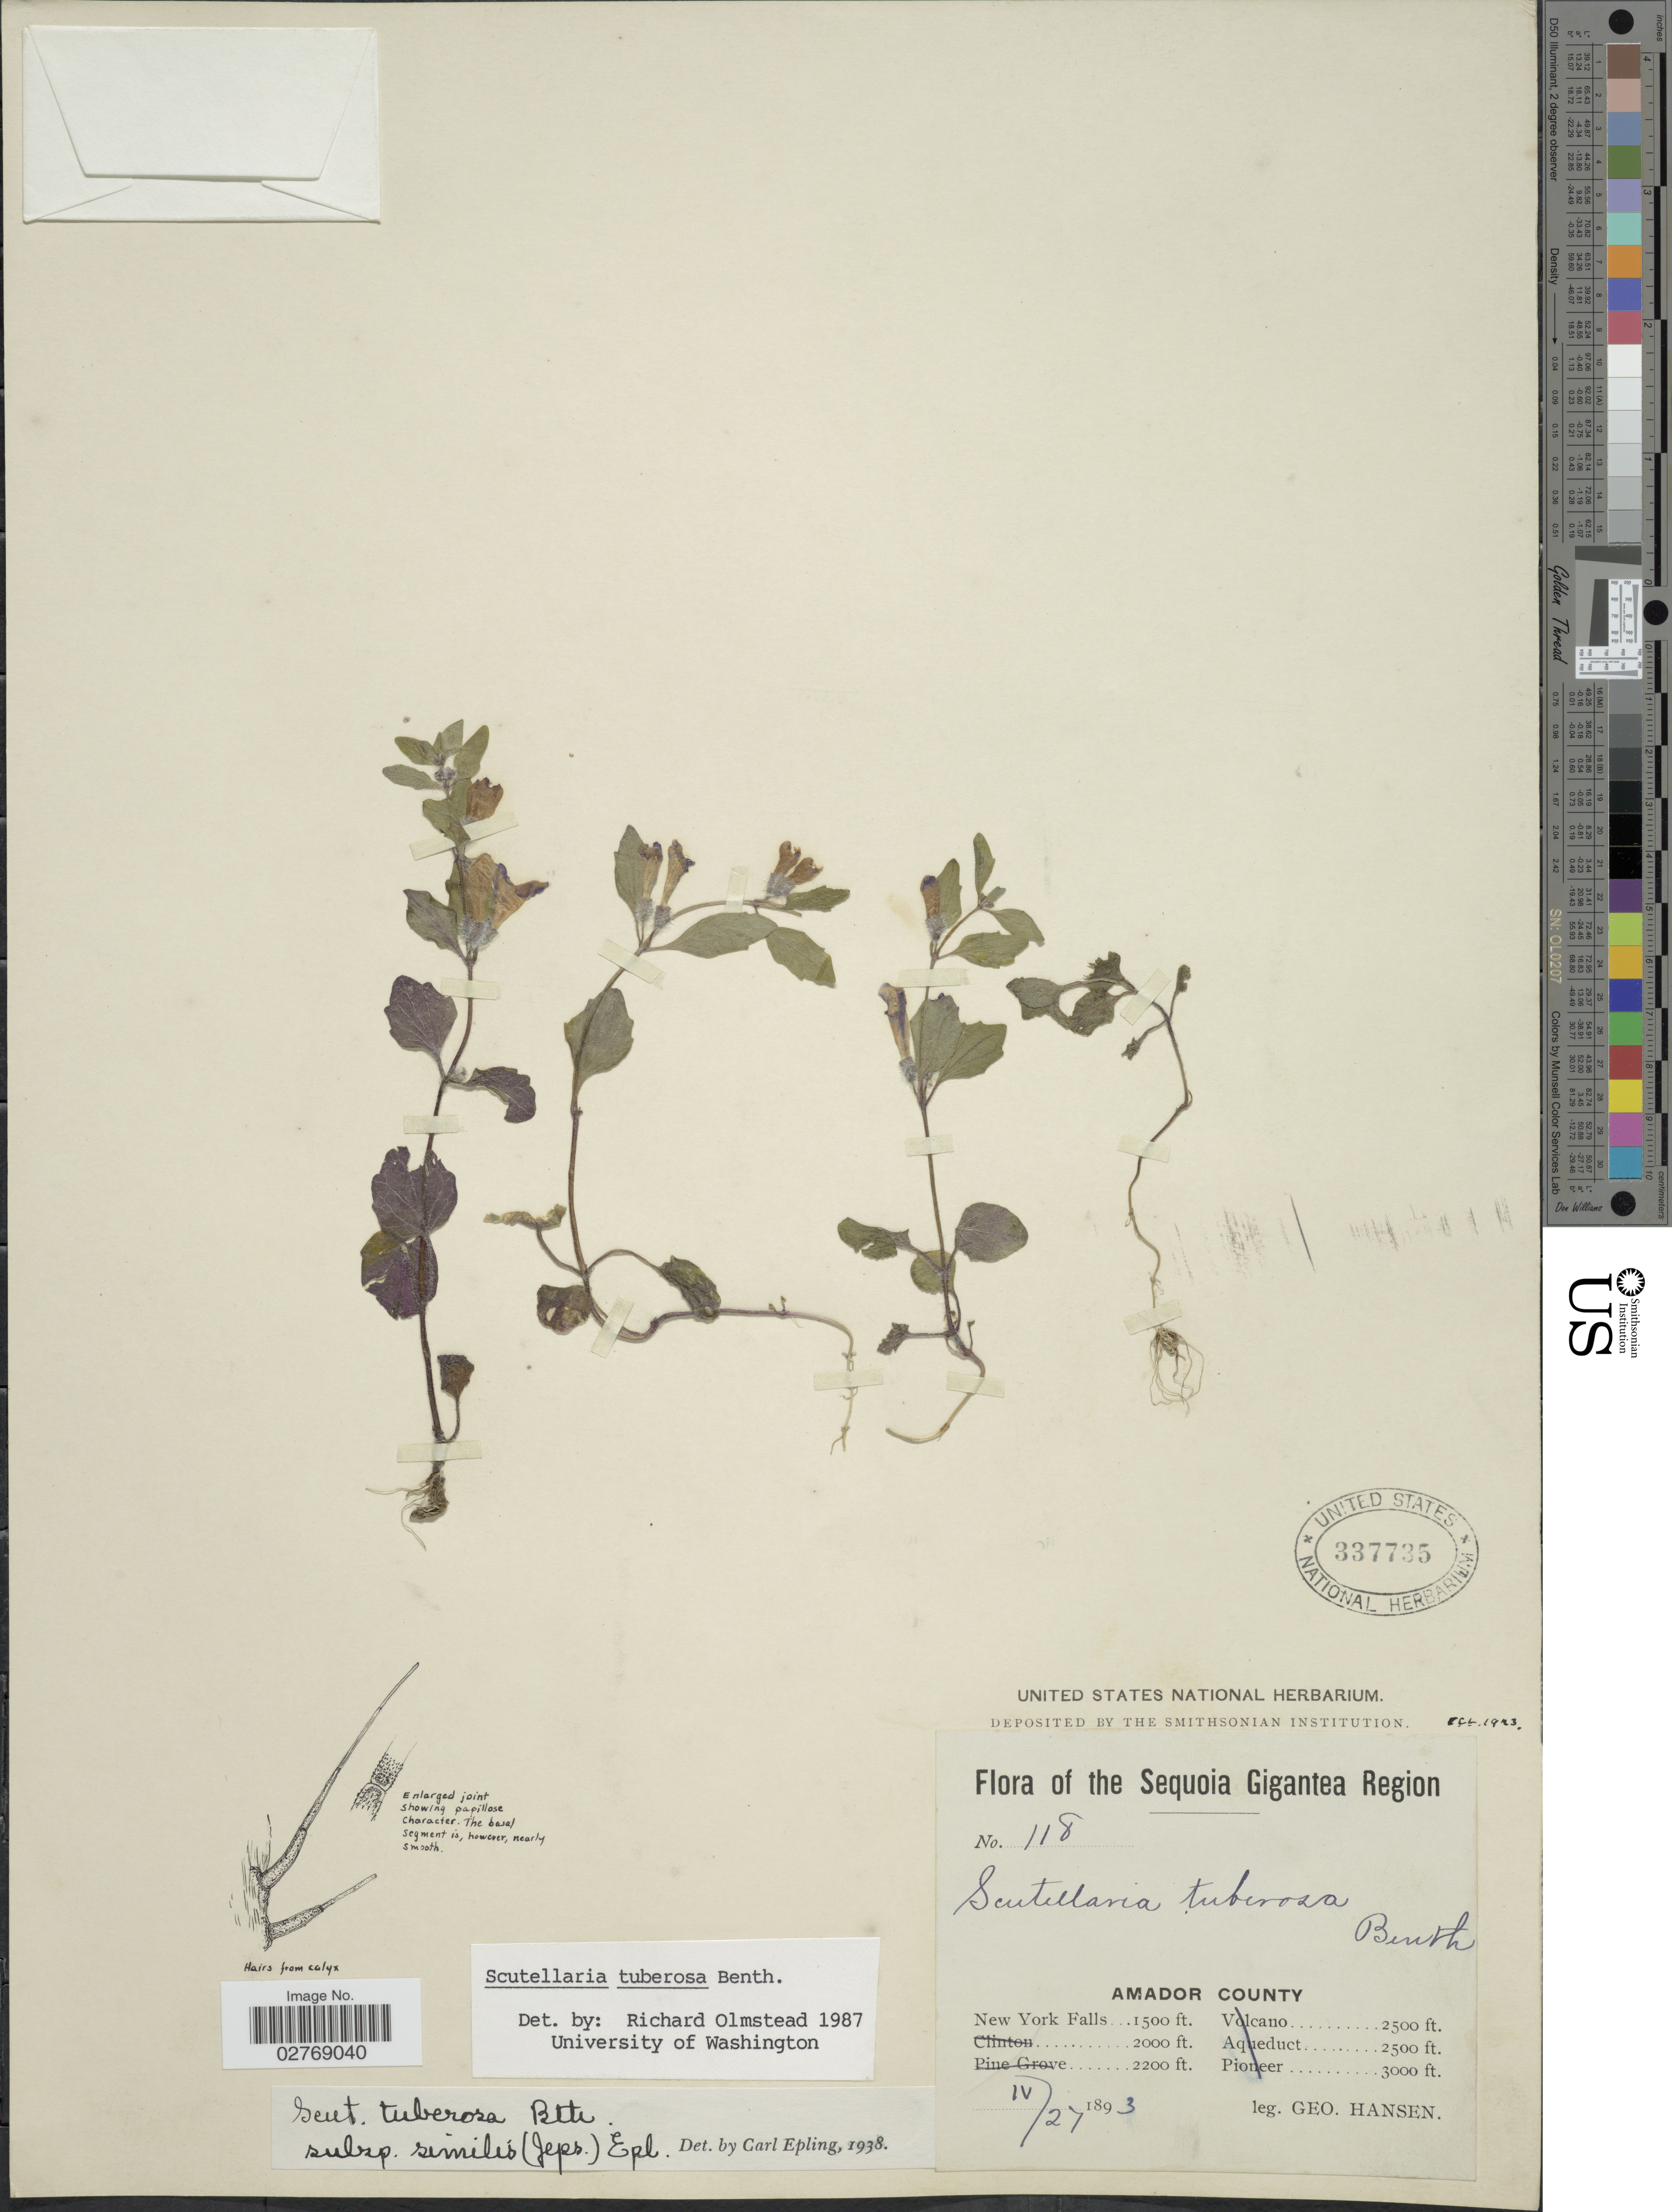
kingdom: Plantae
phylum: Tracheophyta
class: Magnoliopsida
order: Lamiales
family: Lamiaceae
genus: Scutellaria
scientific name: Scutellaria tuberosa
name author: Benth.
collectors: G. Hansen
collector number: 118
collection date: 1893-04-27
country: United States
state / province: California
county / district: Amador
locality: Sequoia Gigantea Region, Amador County, New York Falls.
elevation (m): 457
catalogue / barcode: US 337735